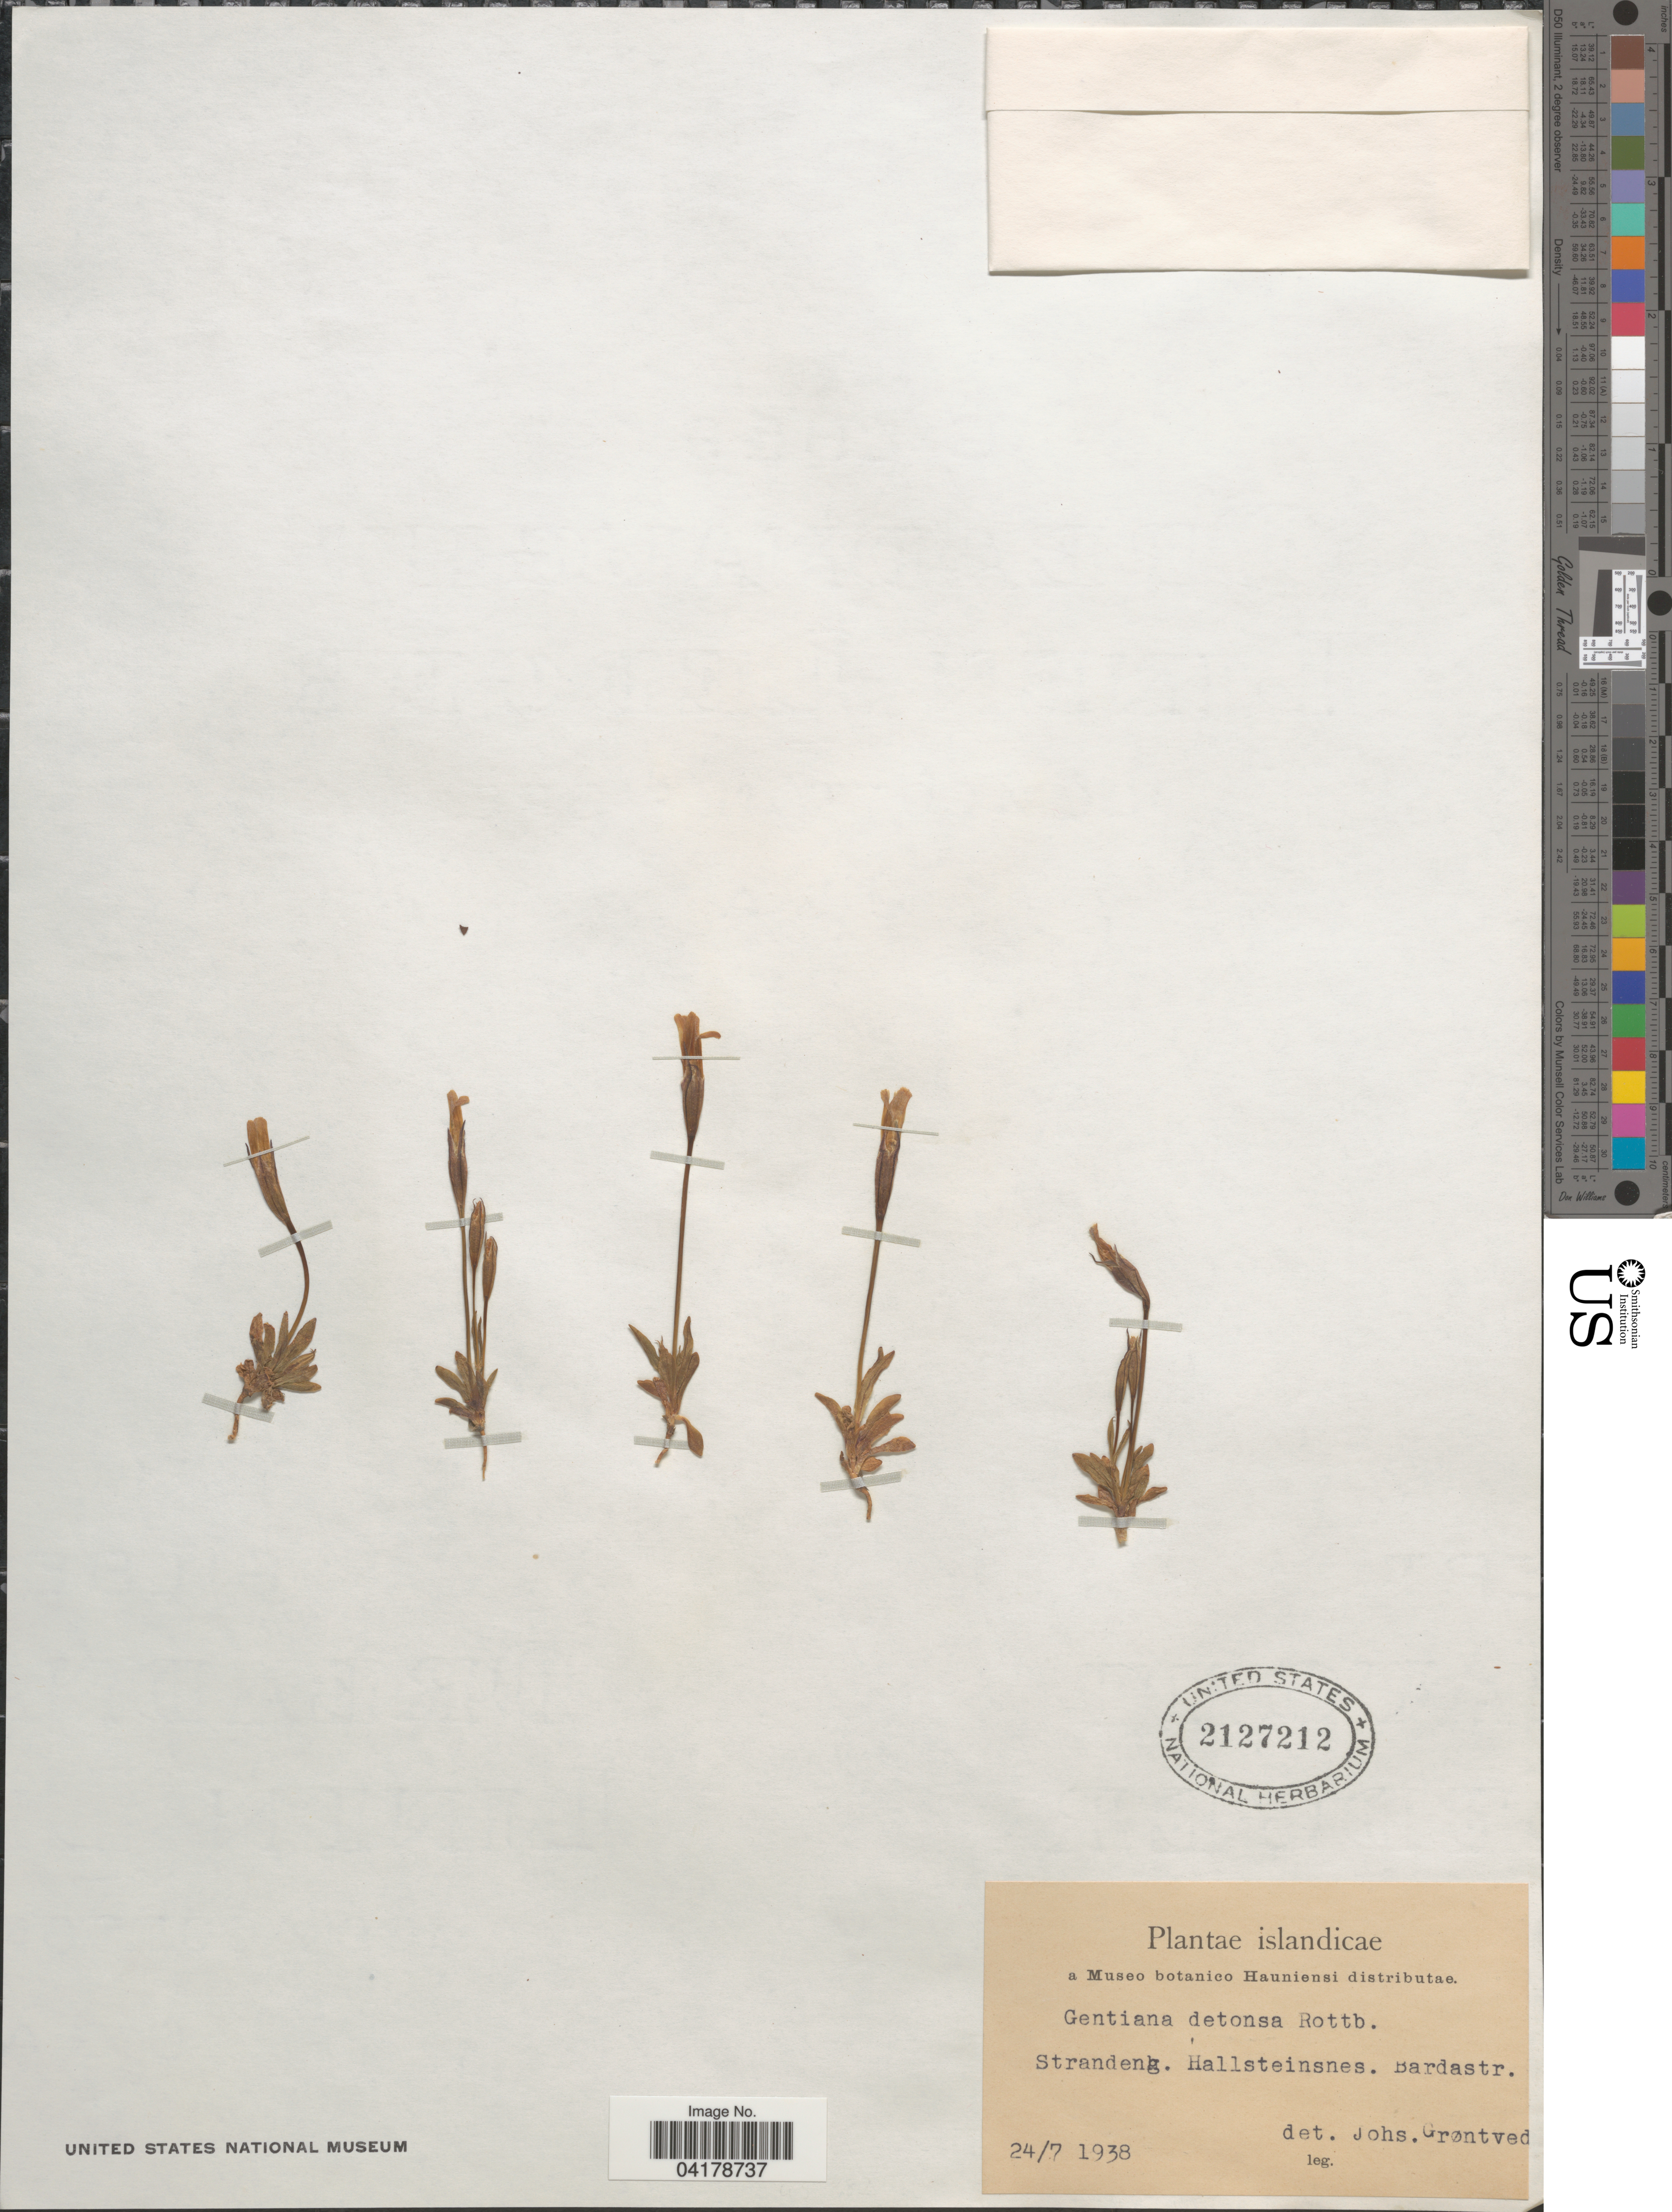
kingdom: Plantae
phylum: Tracheophyta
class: Magnoliopsida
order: Gentianales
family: Gentianaceae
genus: Gentiana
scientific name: Gentiana dentosa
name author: Rottb.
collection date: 1938-07-24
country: Iceland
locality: Islandicae. Strandeng. Hallsteinsnes. Bardastr.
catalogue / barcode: US 2127212